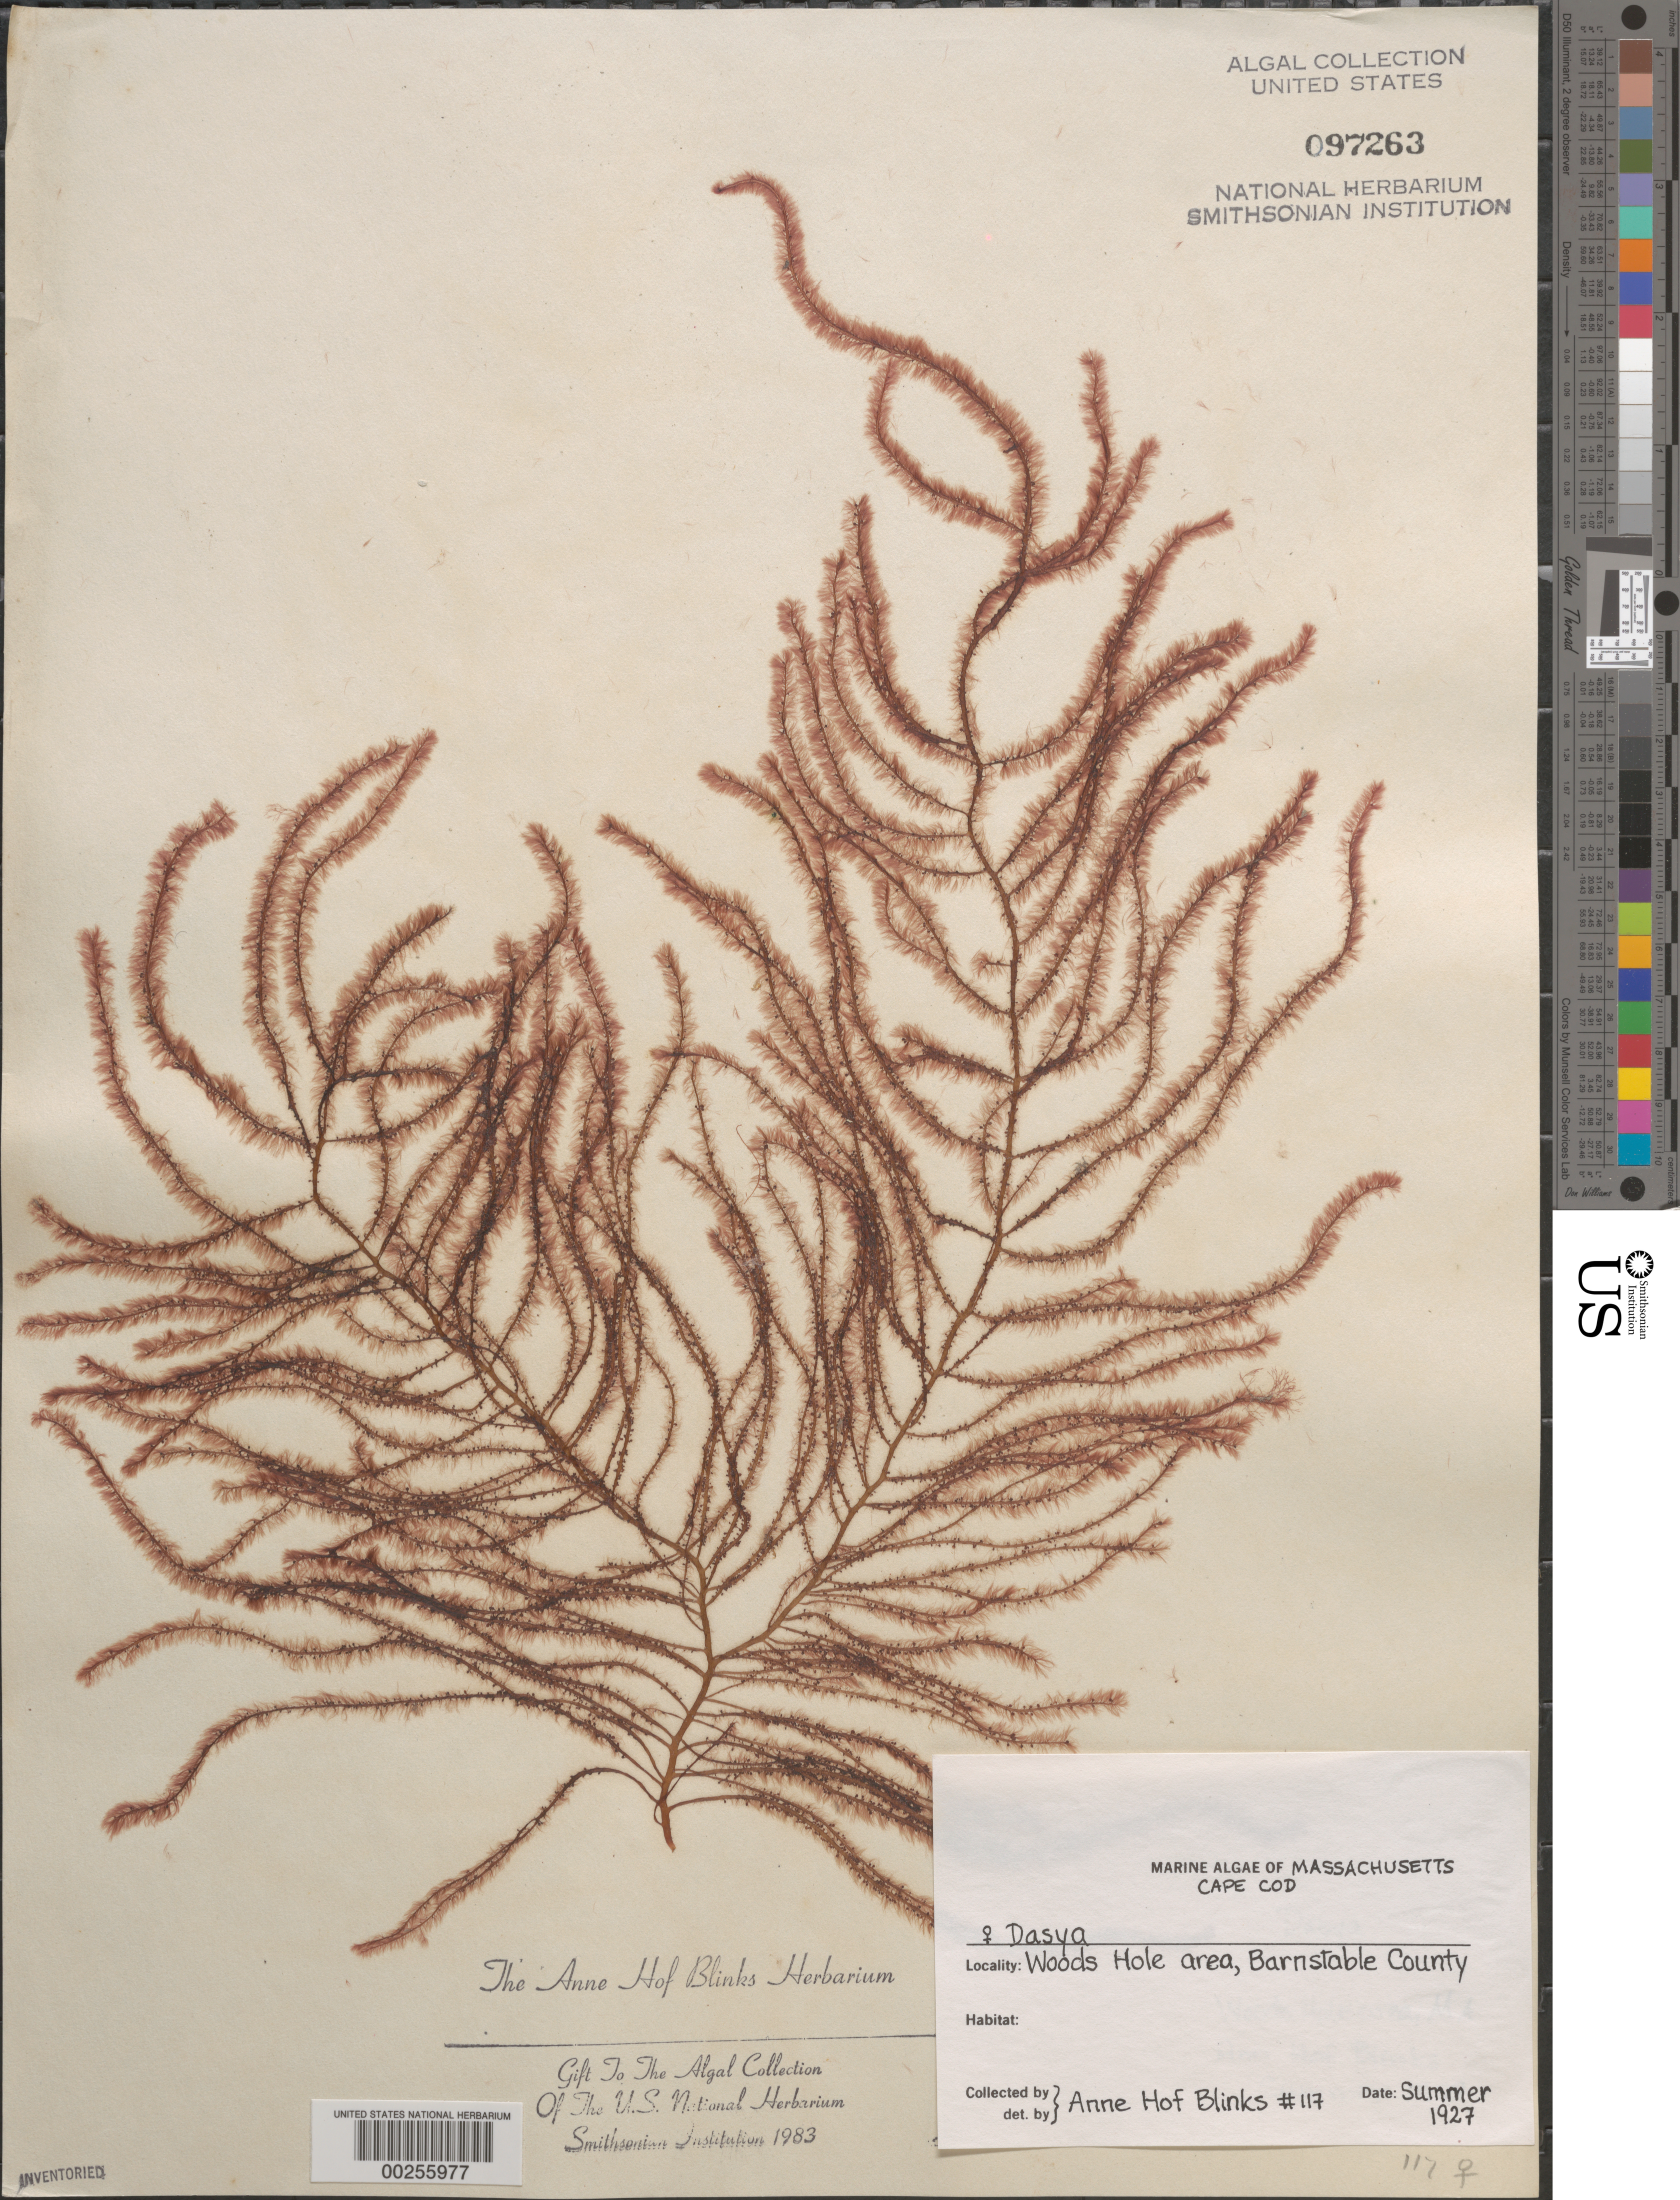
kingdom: Plantae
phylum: Rhodophyta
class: Florideophyceae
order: Ceramiales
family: Dasyaceae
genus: Dasya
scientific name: Dasya sp.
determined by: Blinks, Anne Hof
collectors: A. Blinks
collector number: Ahb 117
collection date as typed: Sum 1927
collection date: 1927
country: United States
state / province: Massachusetts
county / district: Barnstable County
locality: Woods Hole area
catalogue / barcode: US 97263